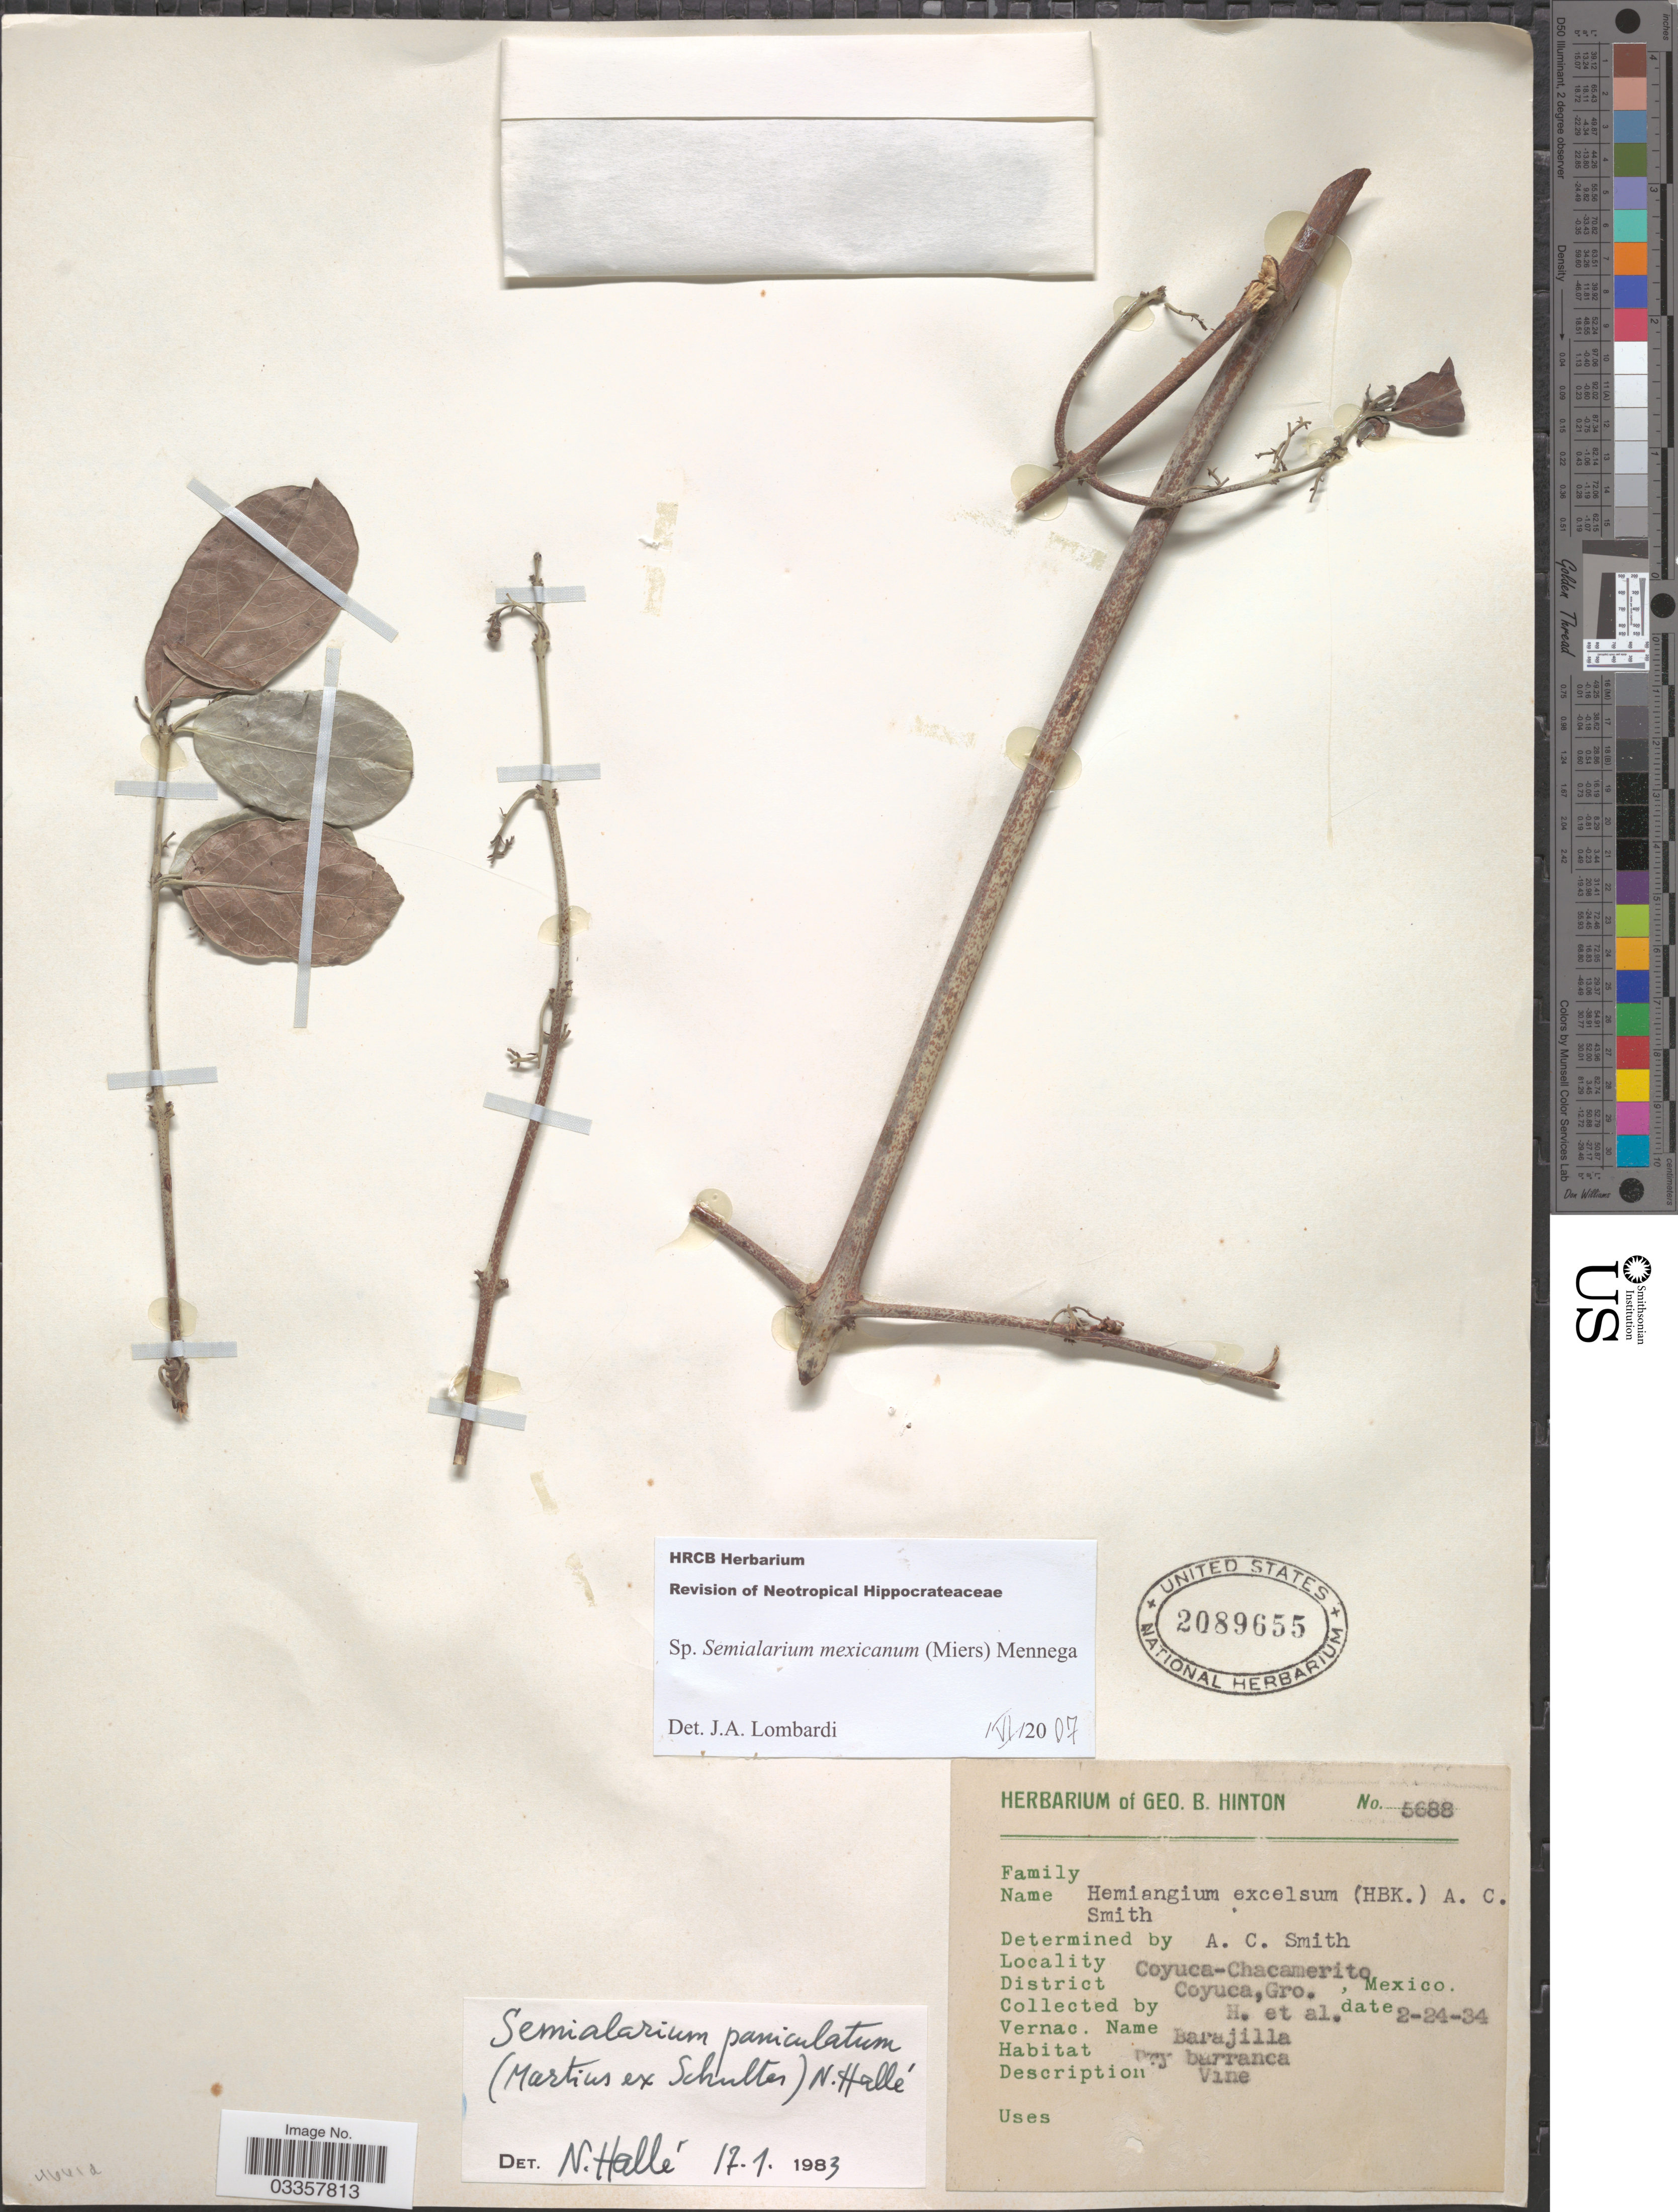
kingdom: Plantae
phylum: Tracheophyta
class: Magnoliopsida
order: Celastrales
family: Celastraceae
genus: Semialarium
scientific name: Semialarium mexicanum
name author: (Miers) Mennega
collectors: G. B. Hinton & et al.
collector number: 5688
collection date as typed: Transcribed d/m/y: 24/2/34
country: Mexico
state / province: Guerrero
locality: Coyuca-Chacamerito. District Coyuca.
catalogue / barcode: US 2089655